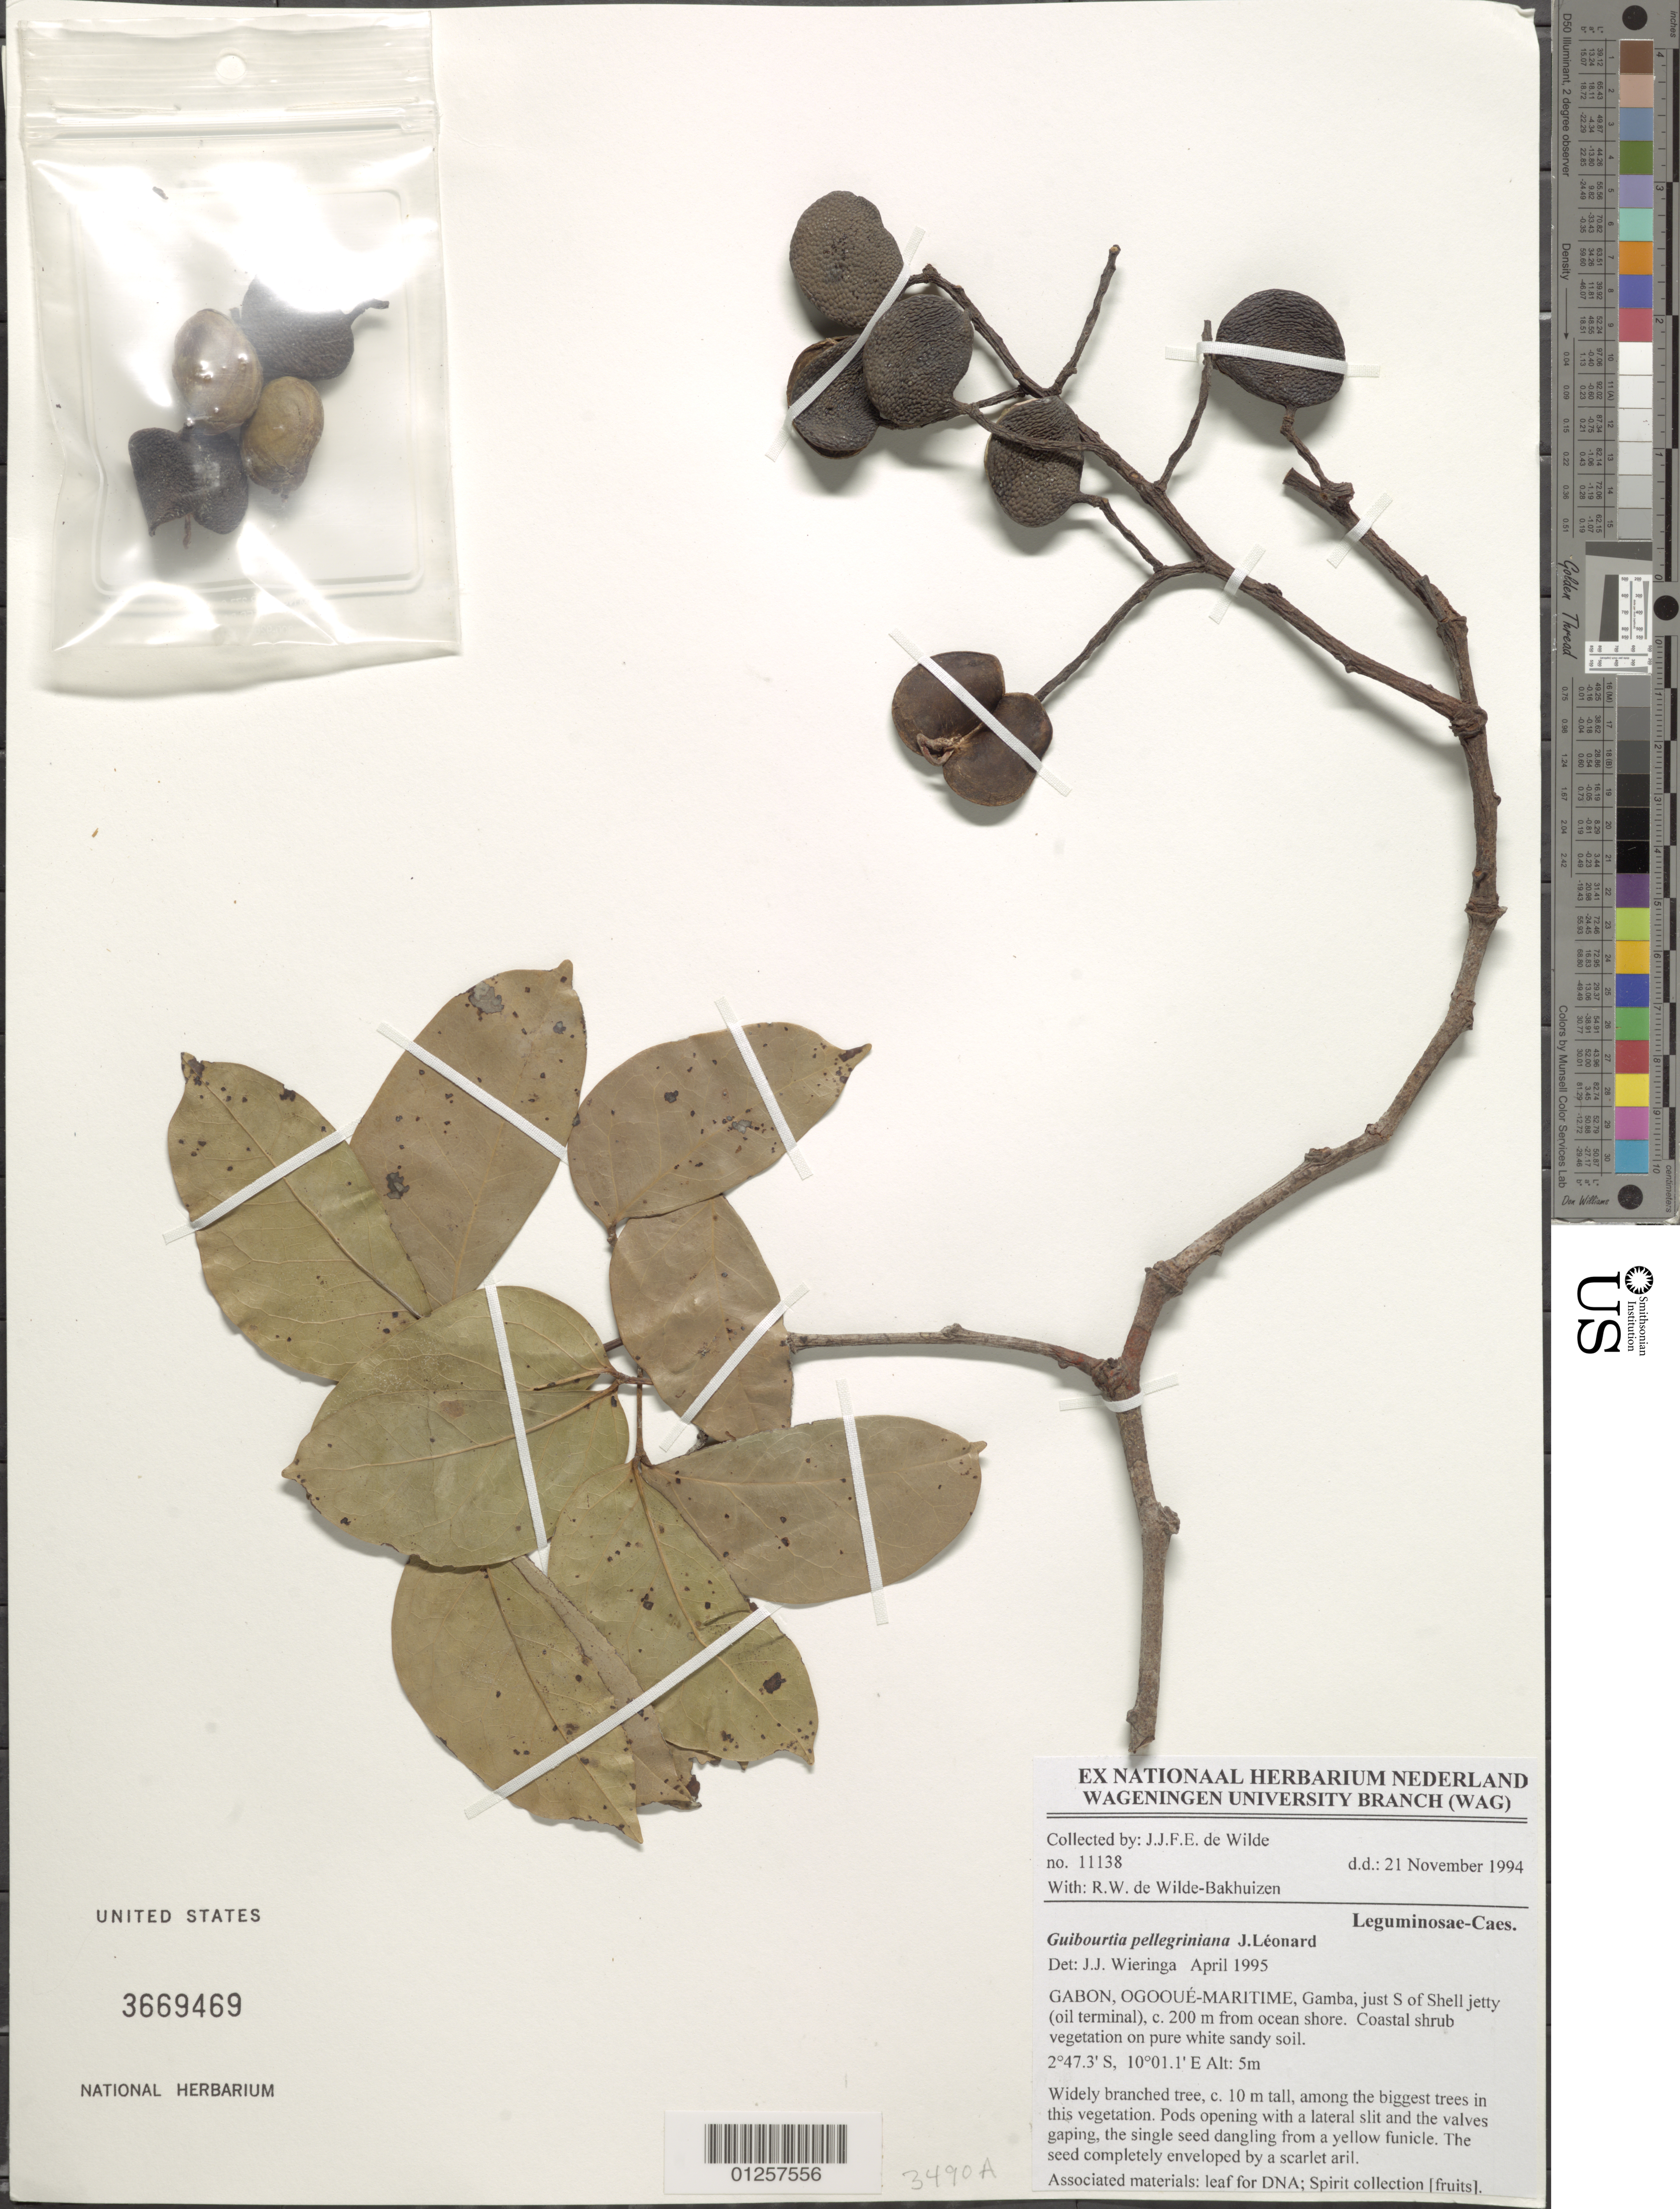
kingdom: Plantae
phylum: Tracheophyta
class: Magnoliopsida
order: Fabales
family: Fabaceae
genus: Guibourtia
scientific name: Guibourtia pellegriniana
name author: J. Léonard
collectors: J.J. de Wilde & R. Wilde-Bakhuizen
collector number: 11138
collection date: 1994-11-21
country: Gabon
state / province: Ogooué-maritime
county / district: Gamba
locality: Just S of Shell jetty, c. 200 m from ocean shore. Coastal shrub vegetation on pure white sandy oil.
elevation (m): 5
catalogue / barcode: US 3669469